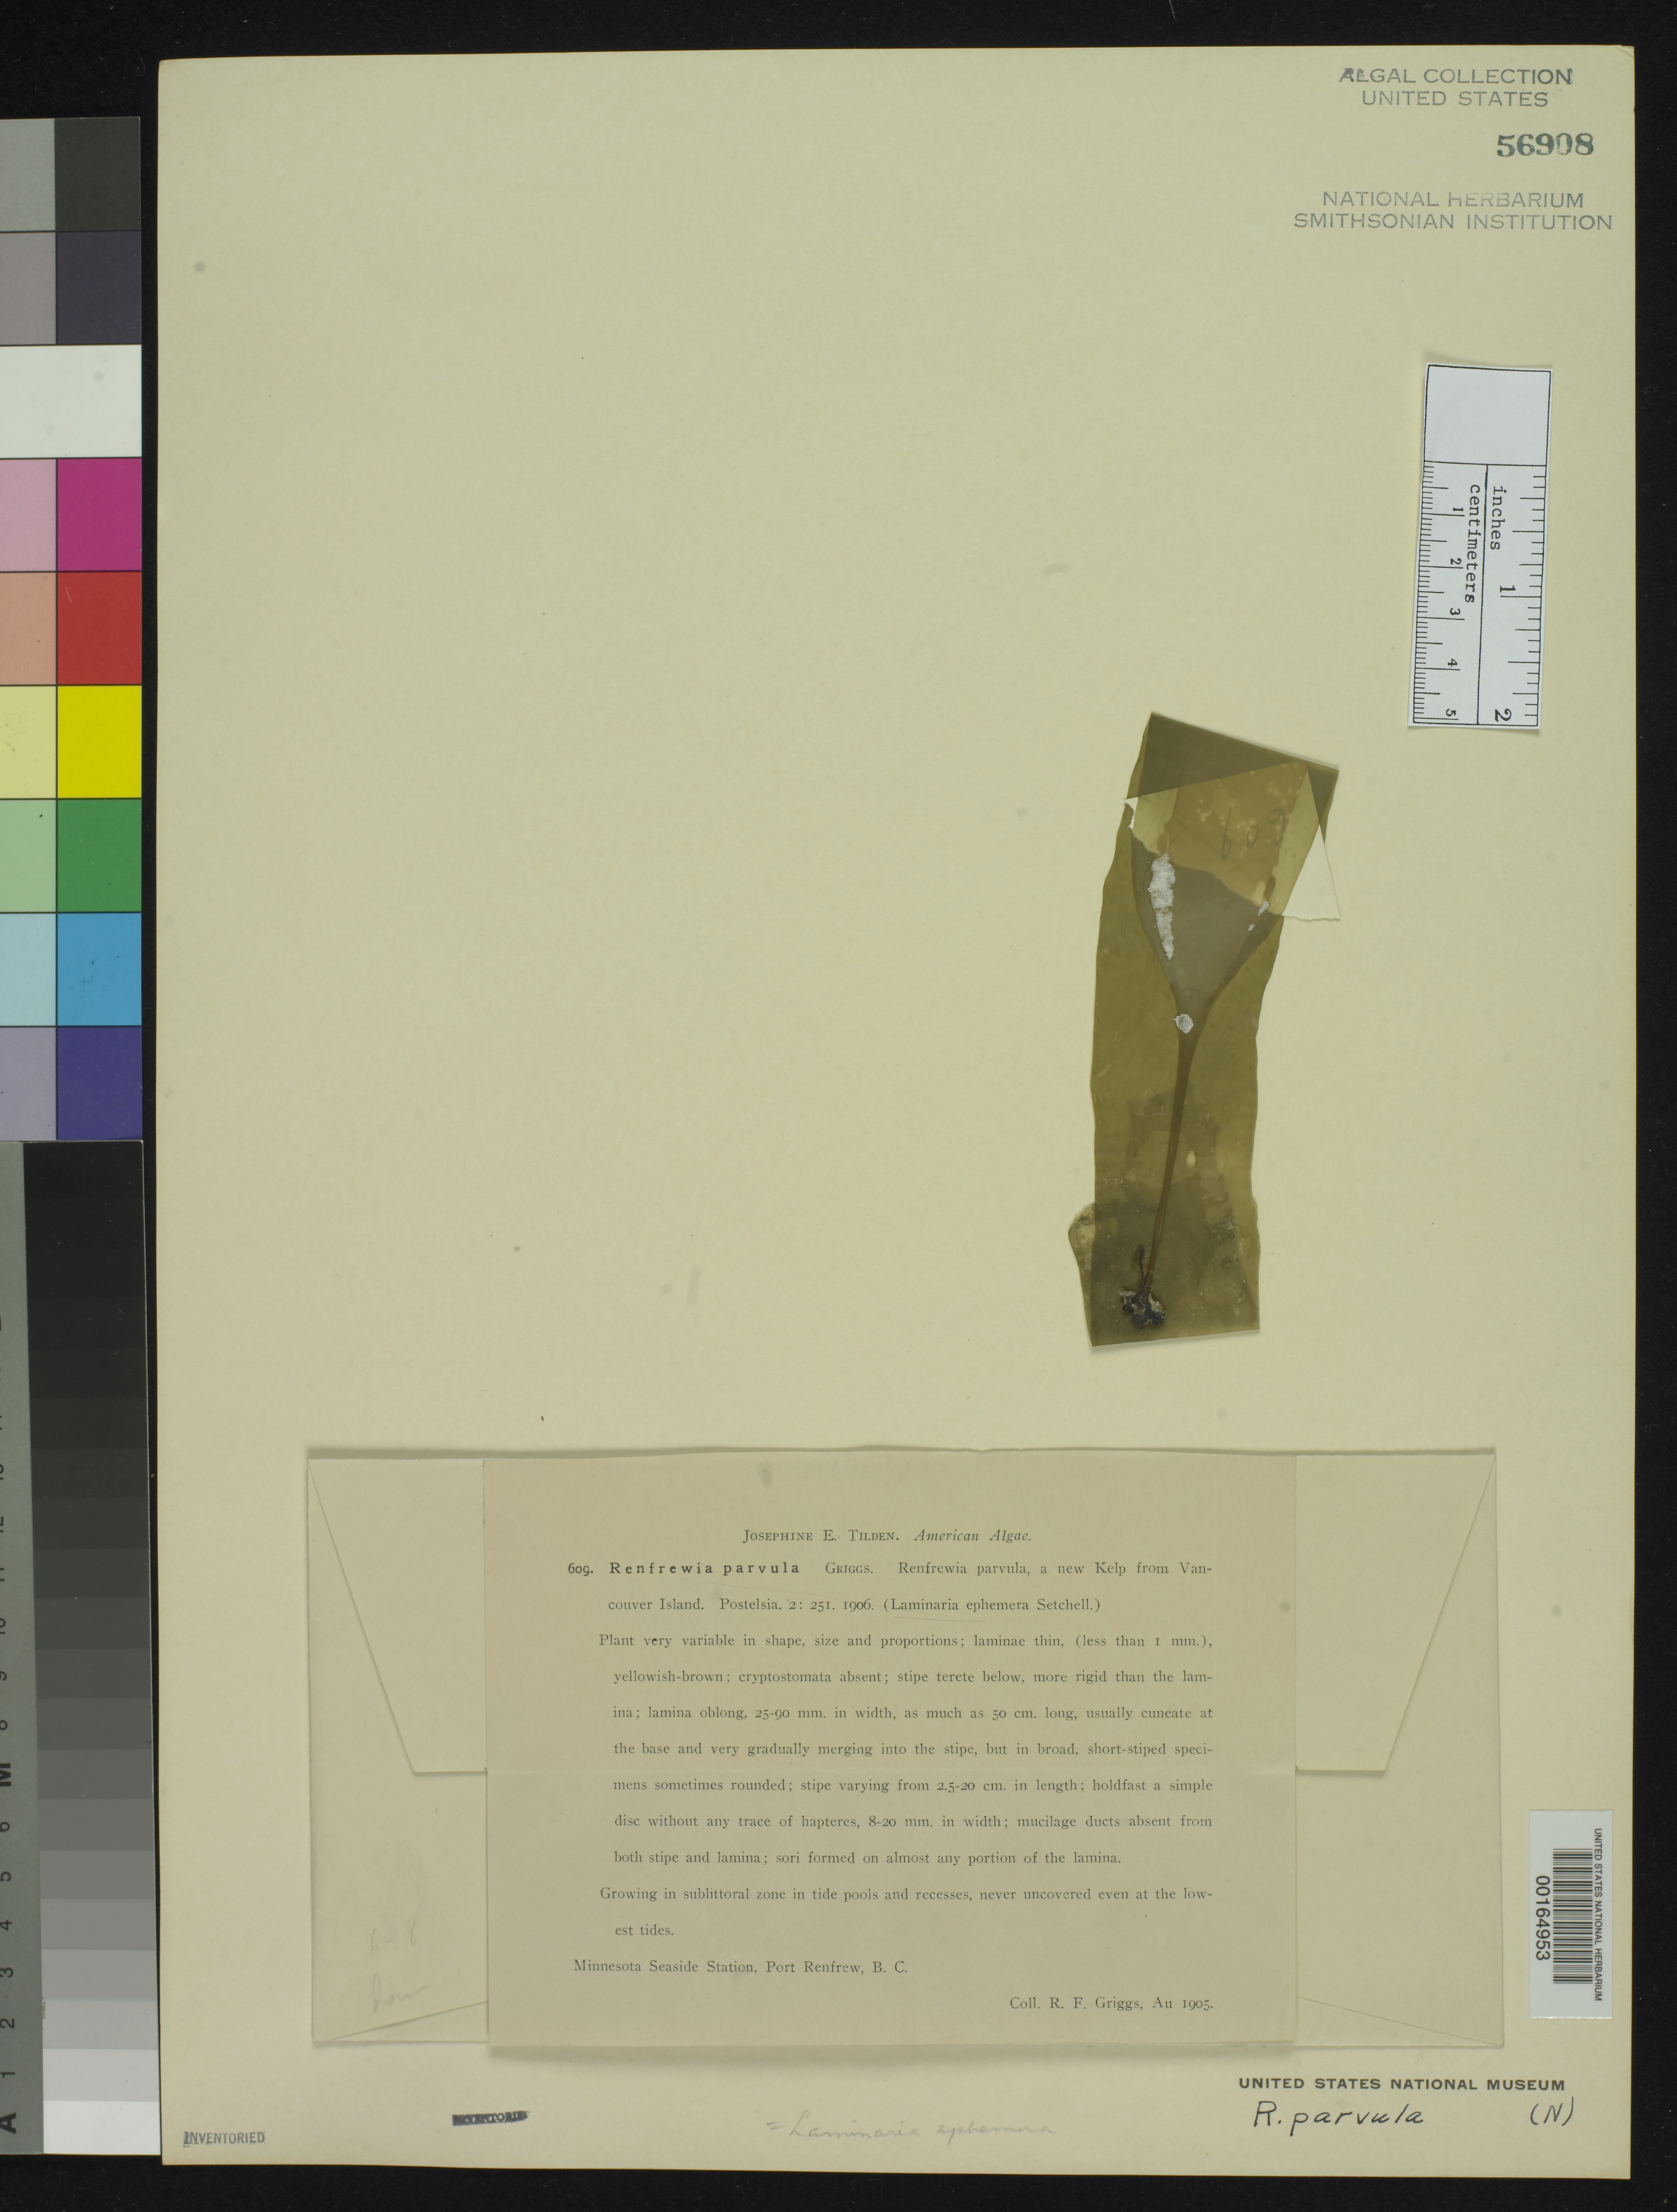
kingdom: Chromista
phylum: Ochrophyta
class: Phaeophyceae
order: Laminariales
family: Laminariaceae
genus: Renfrewia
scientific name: Renfrewia parvula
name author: R.F. Griggs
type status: Isotype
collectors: R. F. Griggs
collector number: JET 609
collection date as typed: Aug 1905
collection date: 1905-08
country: Canada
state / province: British Columbia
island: Vancouver Island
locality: Minnesota Seaside Station, Port Renfrew.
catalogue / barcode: US 56908